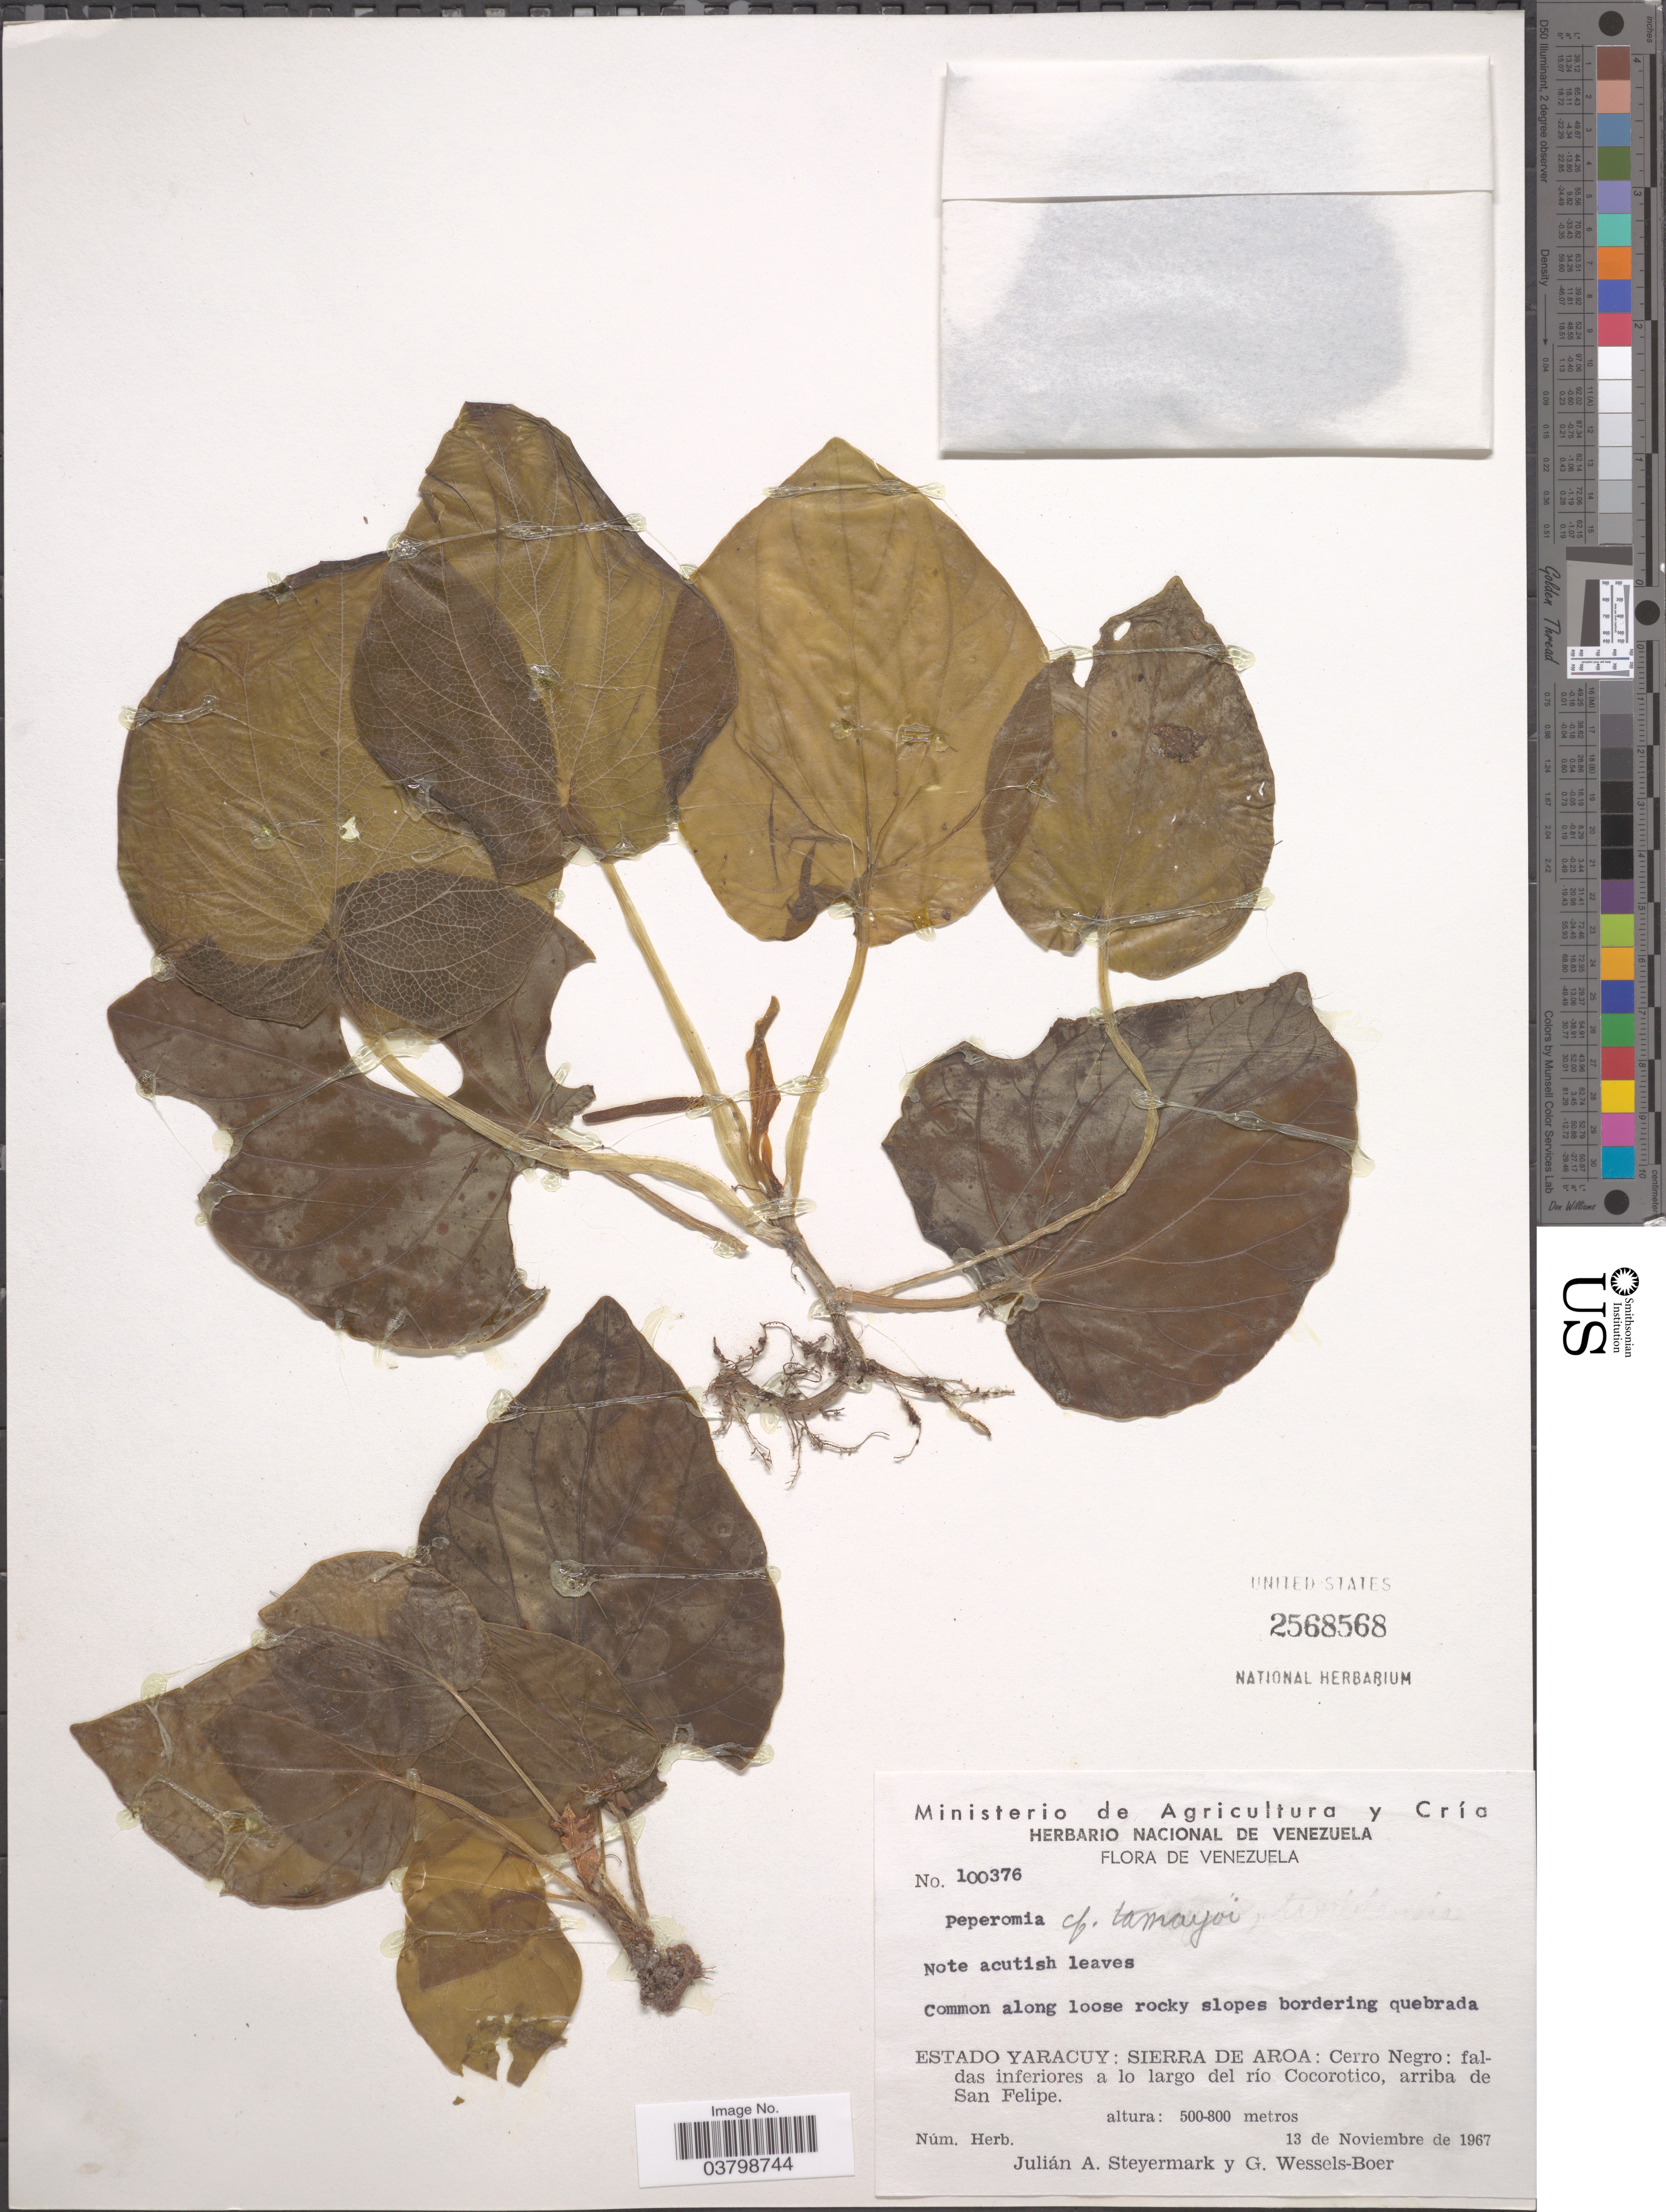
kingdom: Plantae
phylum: Tracheophyta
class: Magnoliopsida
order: Piperales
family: Piperaceae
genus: Peperomia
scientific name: Peperomia tamayoi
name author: Trel. & Yunck.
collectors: J. Steyermark & G. Wessels Boer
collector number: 100376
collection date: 1967-11-13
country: Venezuela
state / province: Yaracuy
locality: Along loose rocky slopes bordering quebrada. Sierra de Aroa: Cerro Negro: faldas inferiores a lo largo del río Cocorotico, arriba de San Felipe.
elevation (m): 500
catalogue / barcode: US 2568568